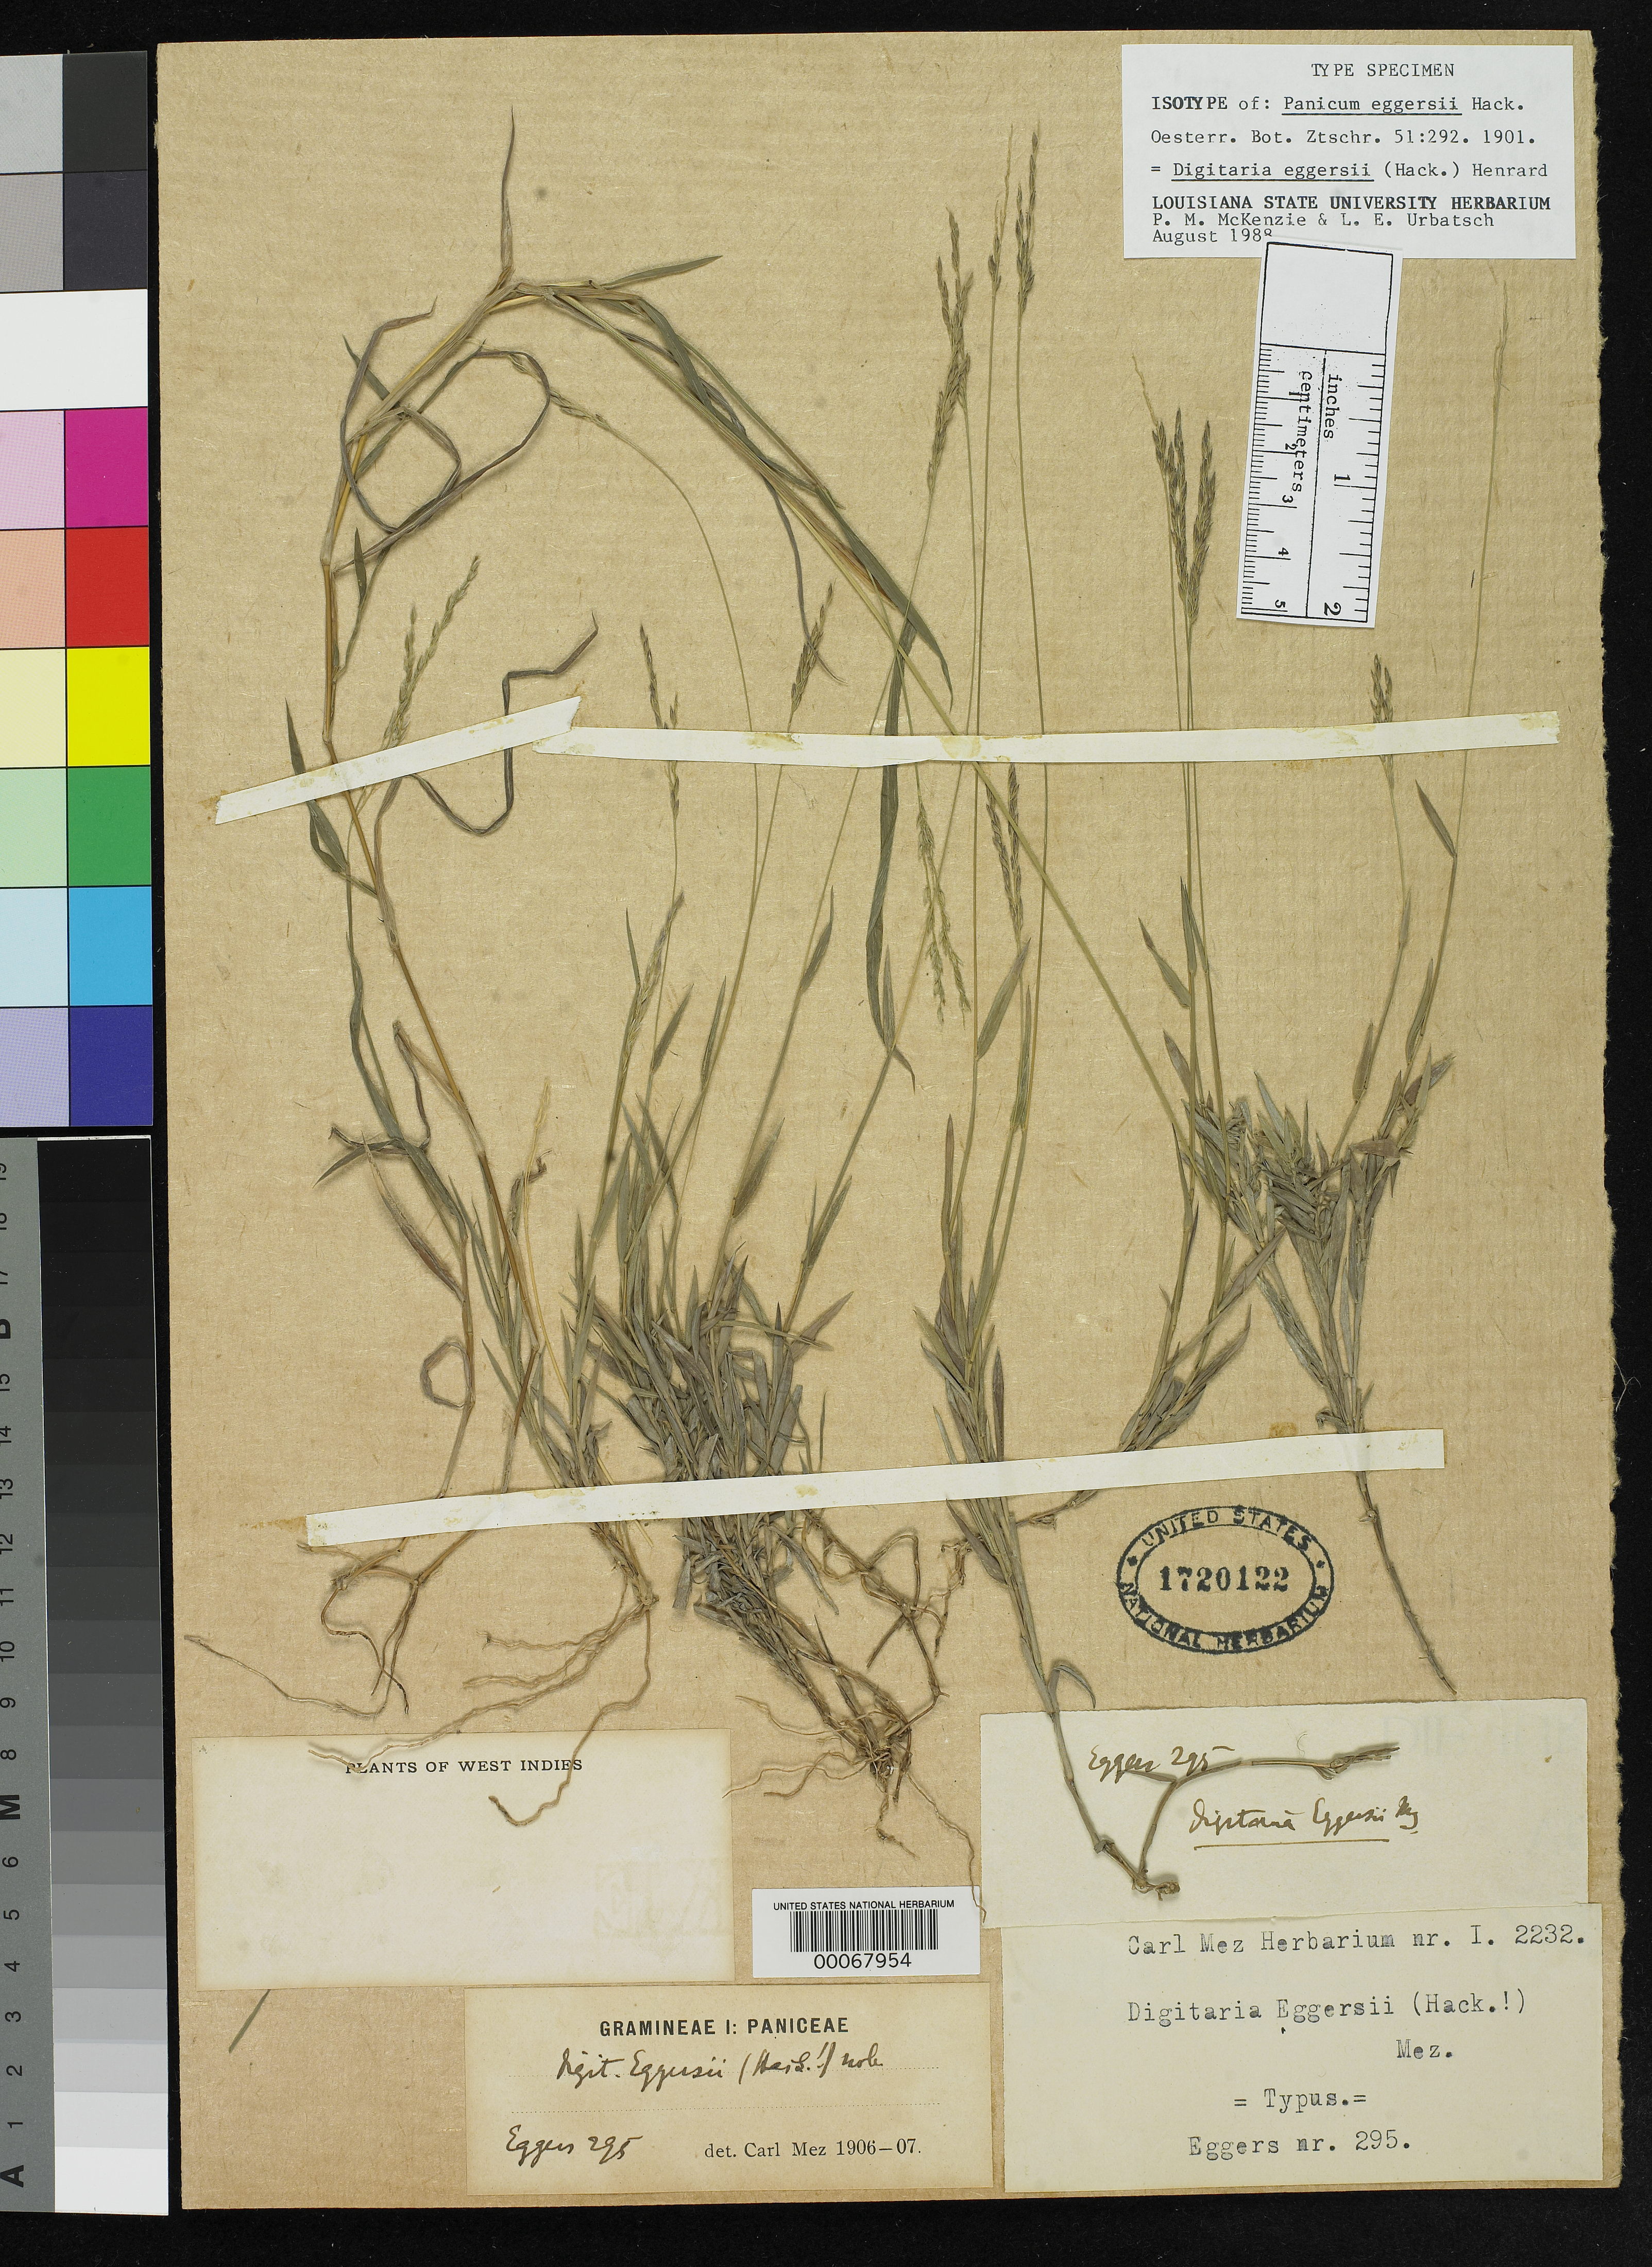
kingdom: Plantae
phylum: Tracheophyta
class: Liliopsida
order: Poales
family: Poaceae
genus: Panicum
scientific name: Panicum eggersii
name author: Hack.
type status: Isotype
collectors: H. F. A. von Eggers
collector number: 295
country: U.S. Virgin Islands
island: St. Thomas Island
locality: Cowells Hill.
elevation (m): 70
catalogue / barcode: US 1720122